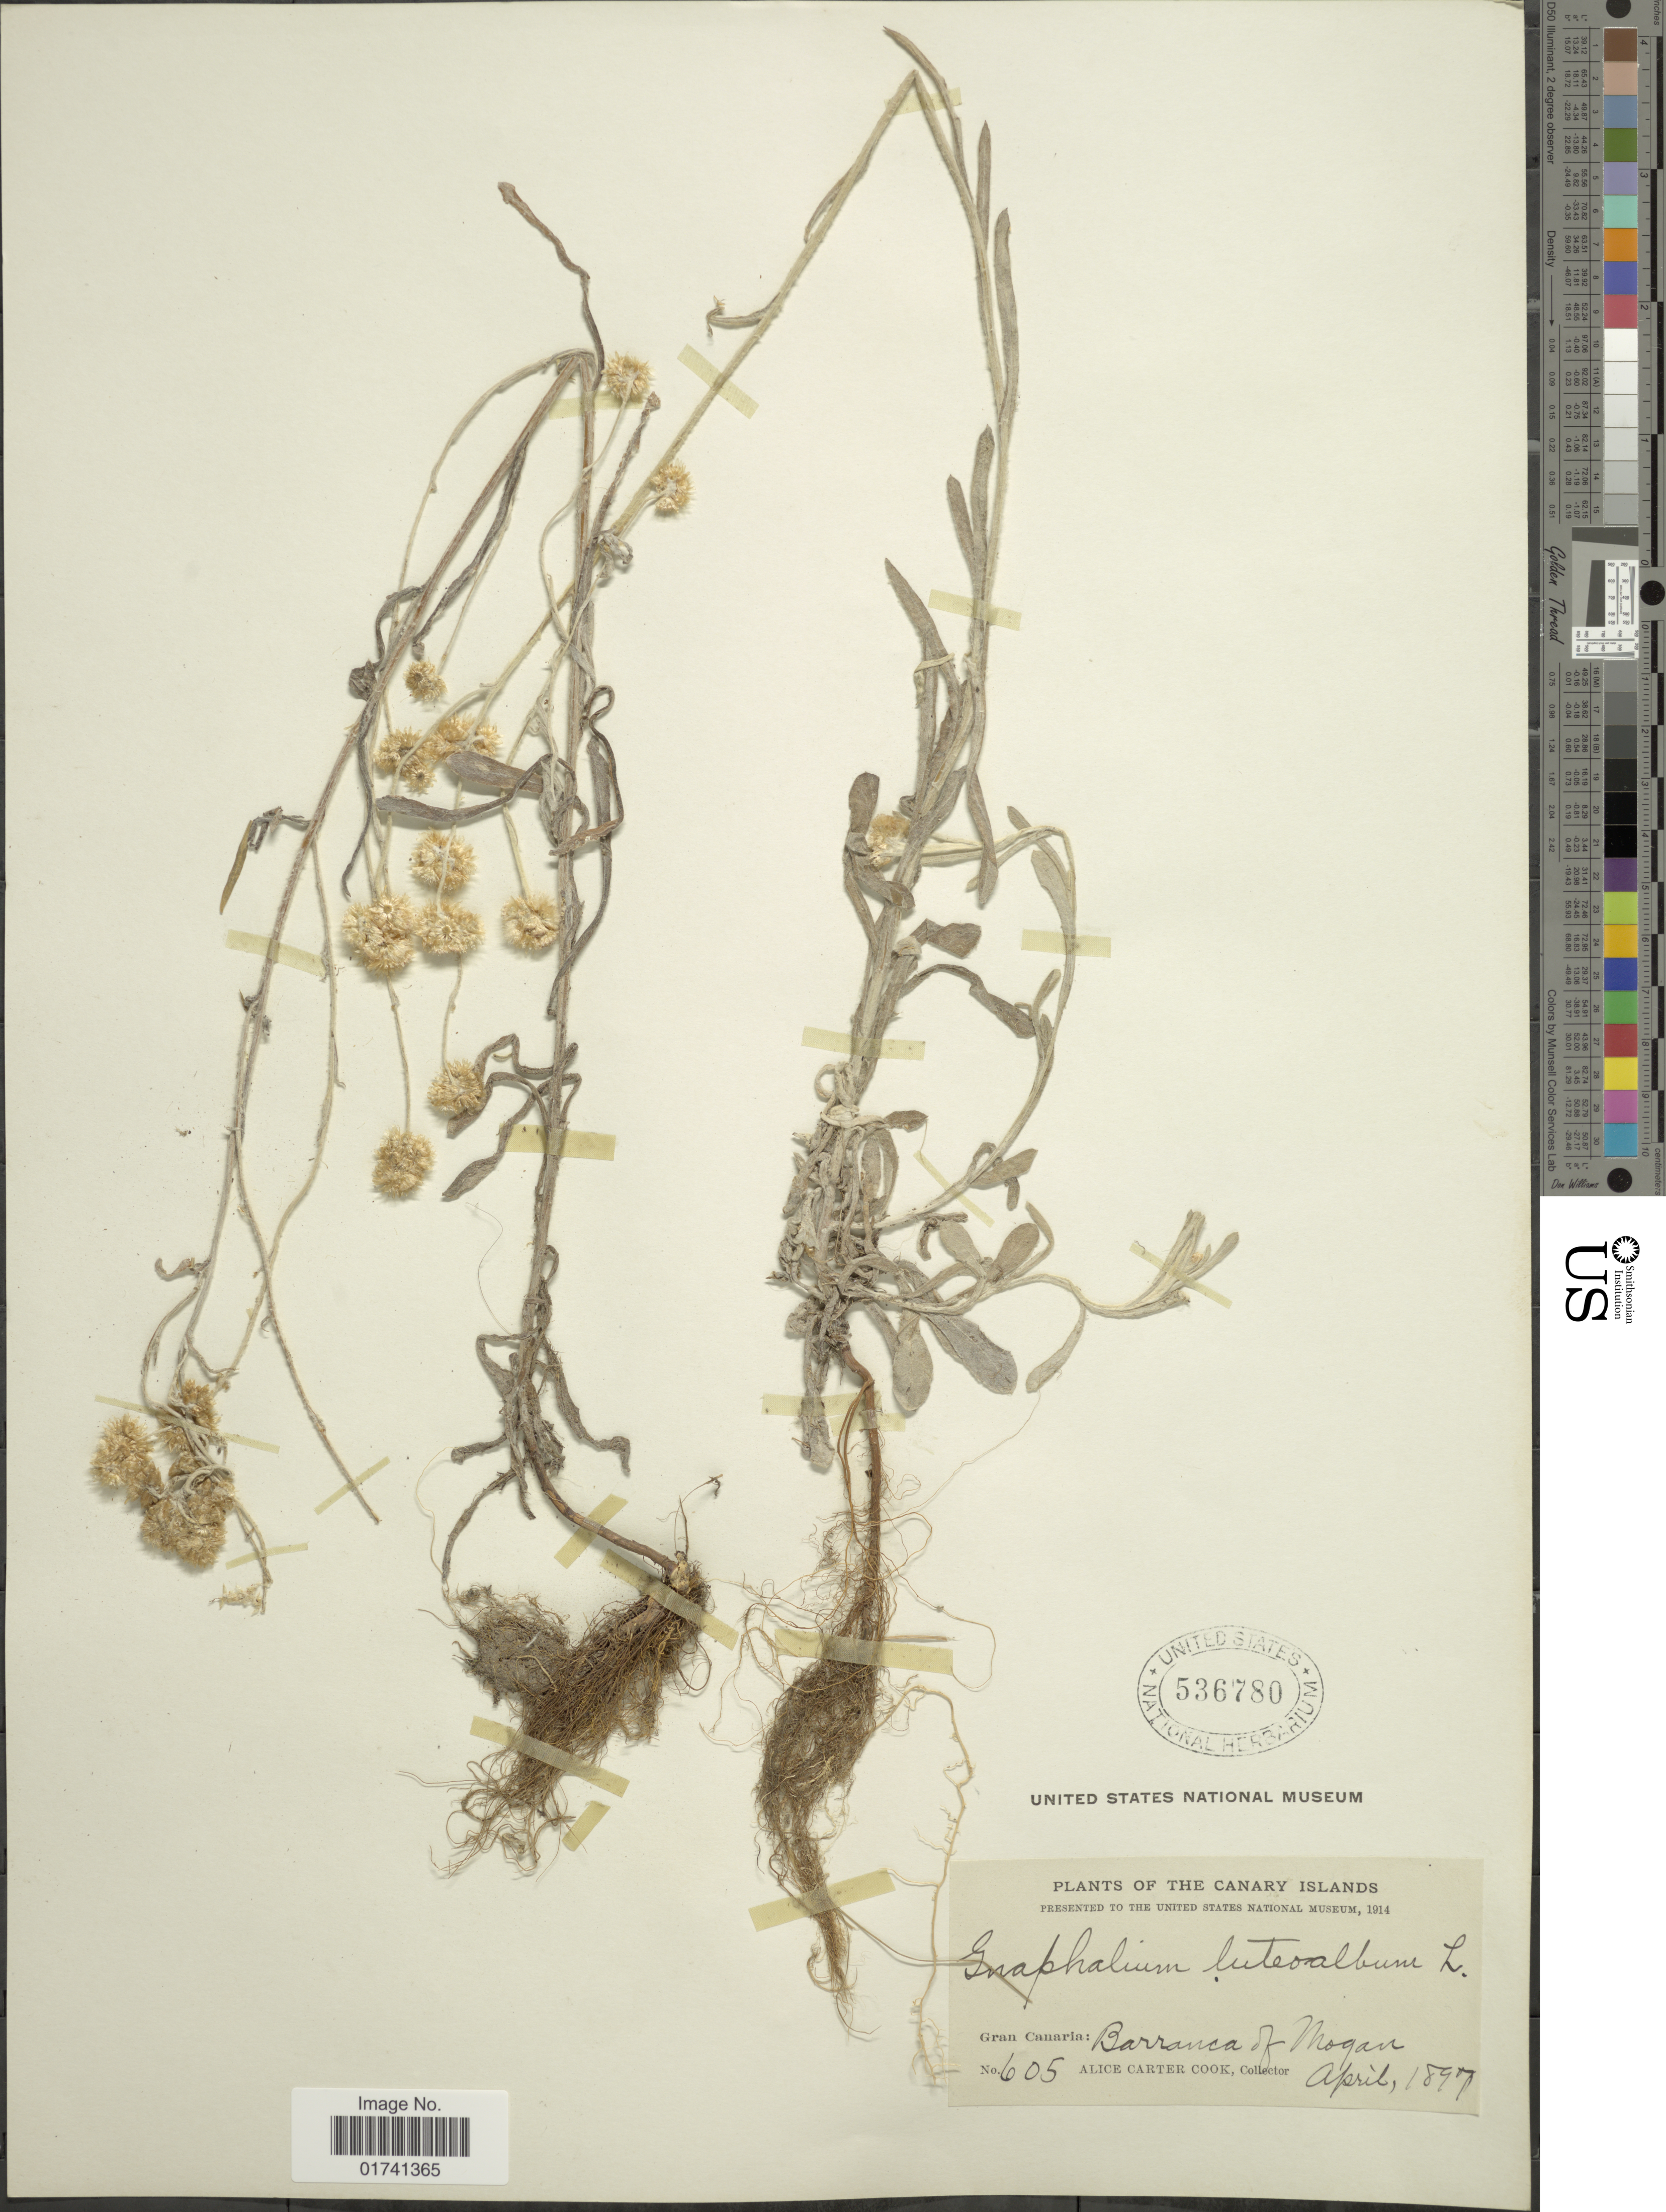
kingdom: Plantae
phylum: Tracheophyta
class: Magnoliopsida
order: Asterales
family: Asteraceae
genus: Laphangium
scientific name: Laphangium luteoalbum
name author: (L.) Tzvelev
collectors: Alice C. Cook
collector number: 605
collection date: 1897-04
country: Spain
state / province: Canarias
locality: Canary Islands, Gran Canaria: Barranca of Mogan.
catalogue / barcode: US 536780